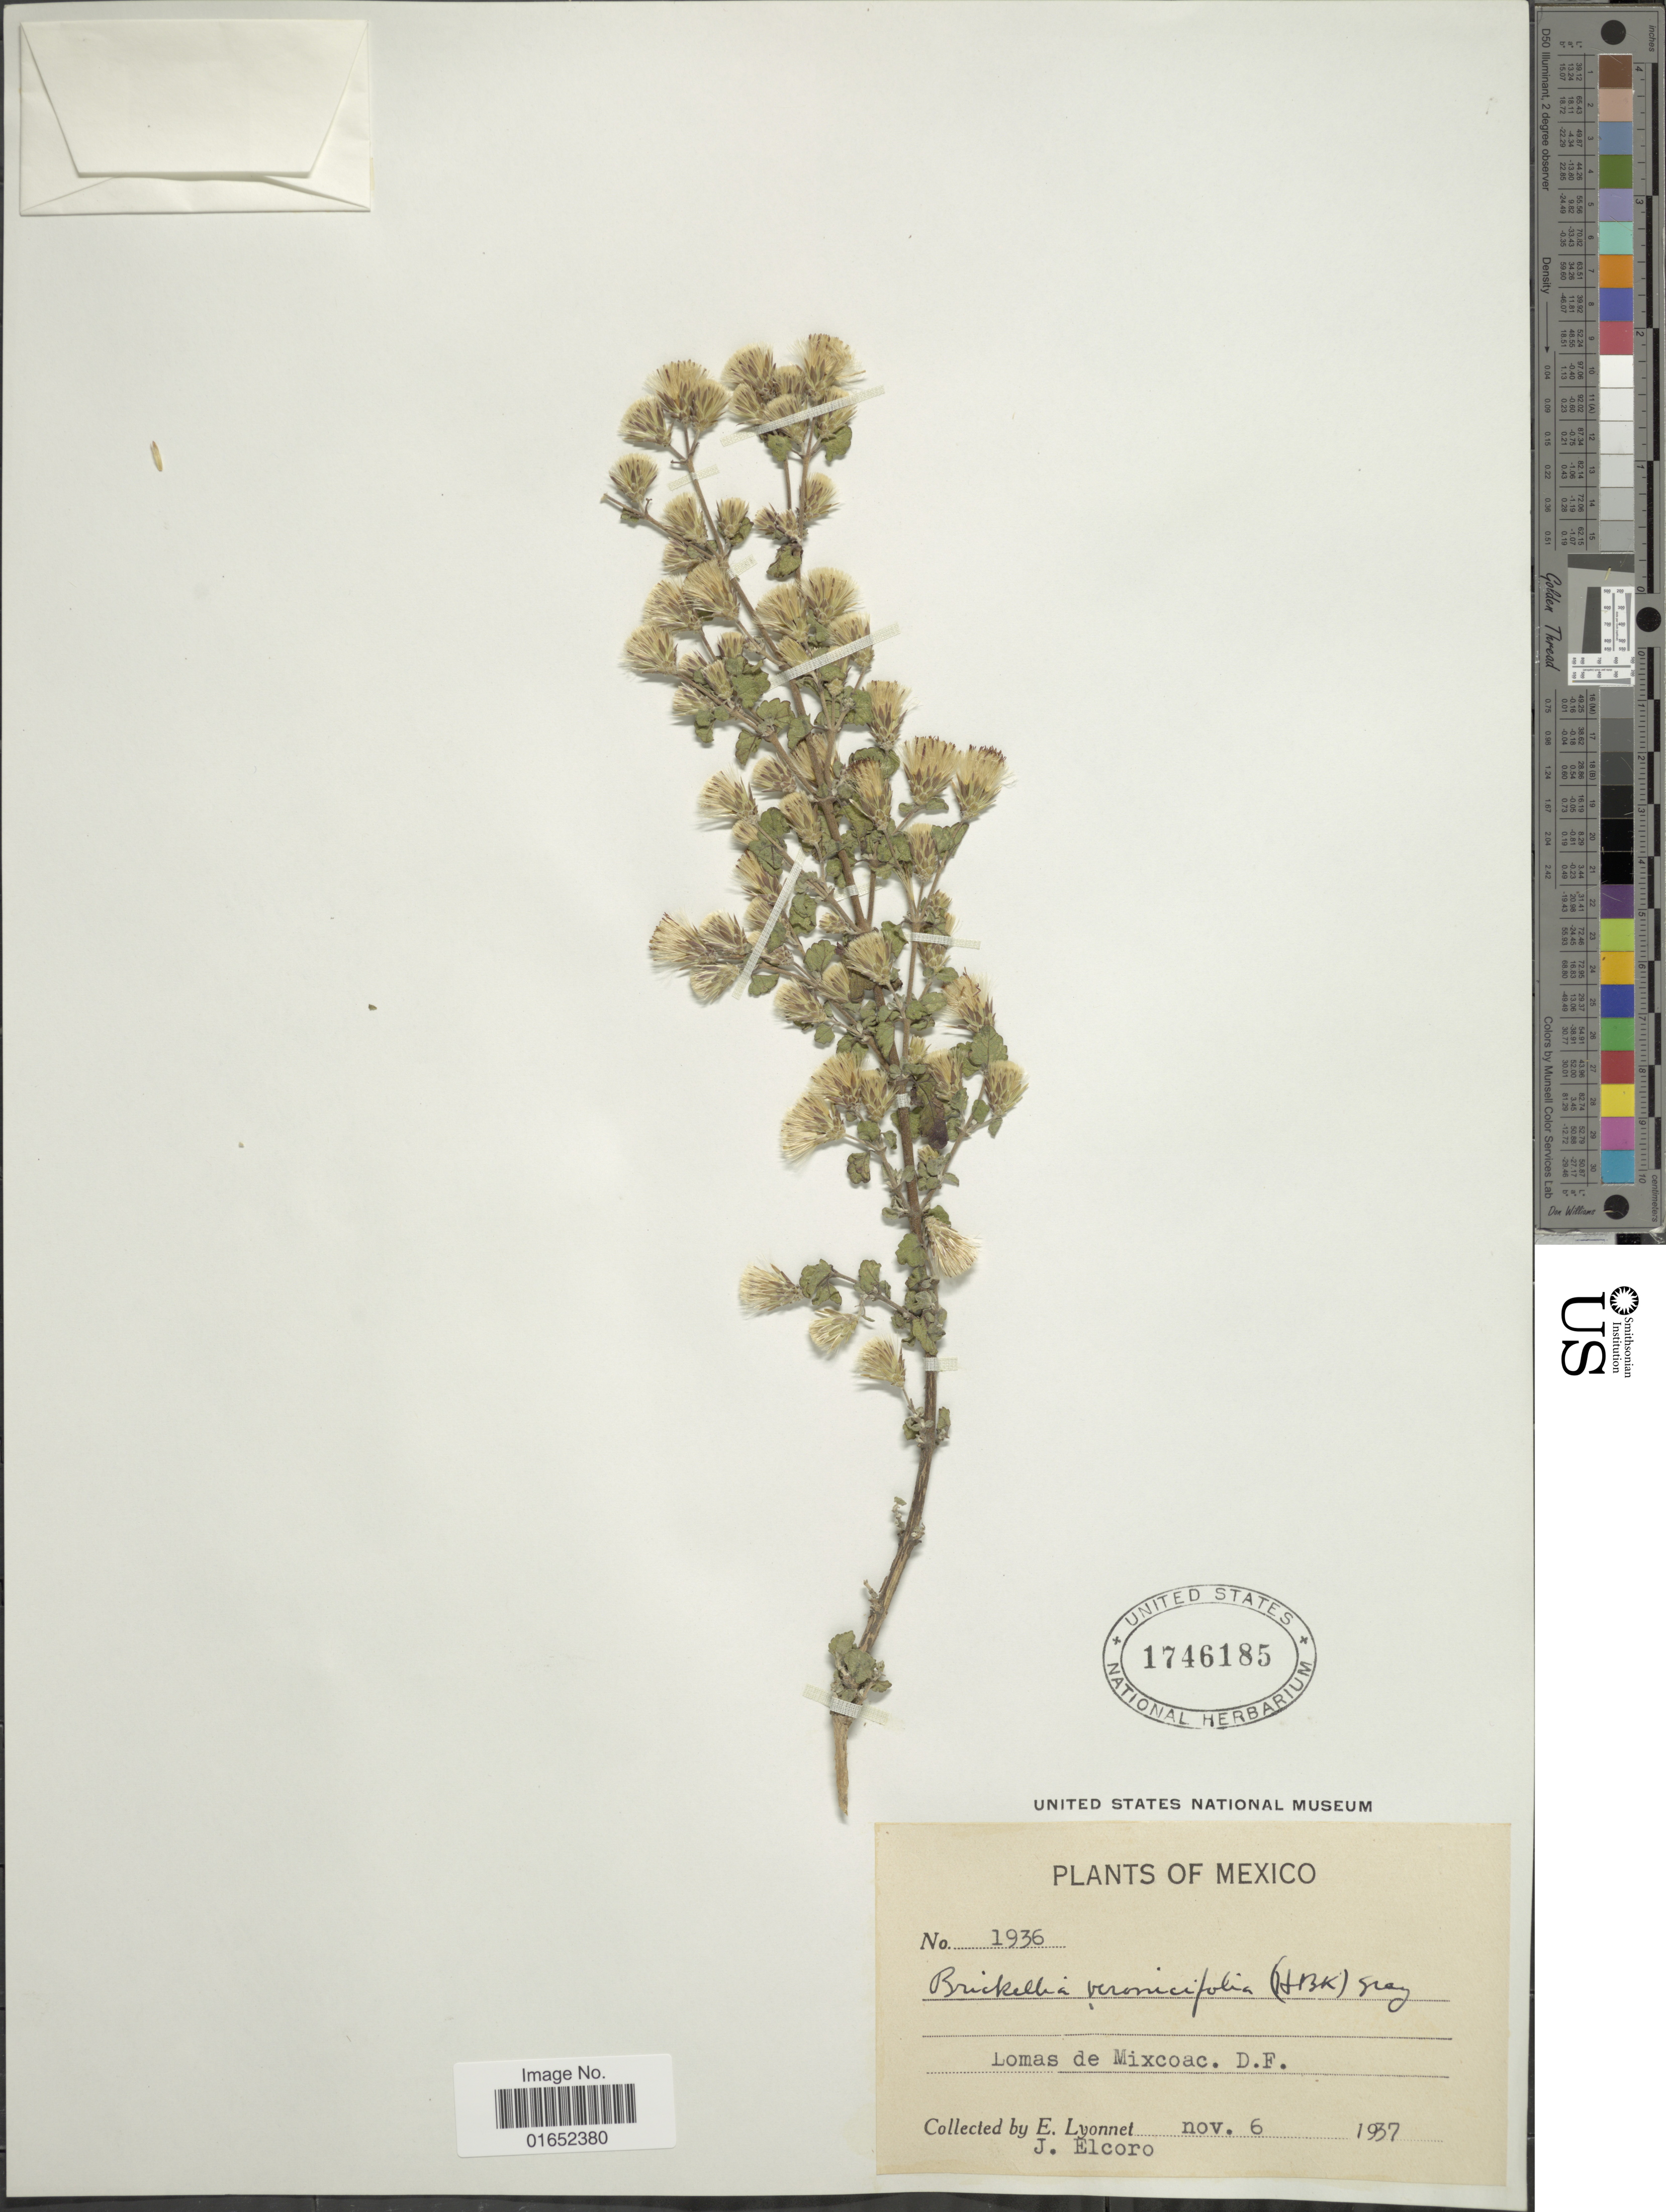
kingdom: Plantae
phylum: Tracheophyta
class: Magnoliopsida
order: Asterales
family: Asteraceae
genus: Brickellia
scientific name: Brickellia veronicaefolia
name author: (Kunth) A. Gray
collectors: E. Lyonnet & J. Elcoro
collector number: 1936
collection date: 1937-11-06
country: Mexico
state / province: Distrito Federal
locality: Lomas de Mixcoac, D.F.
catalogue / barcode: US 1746185